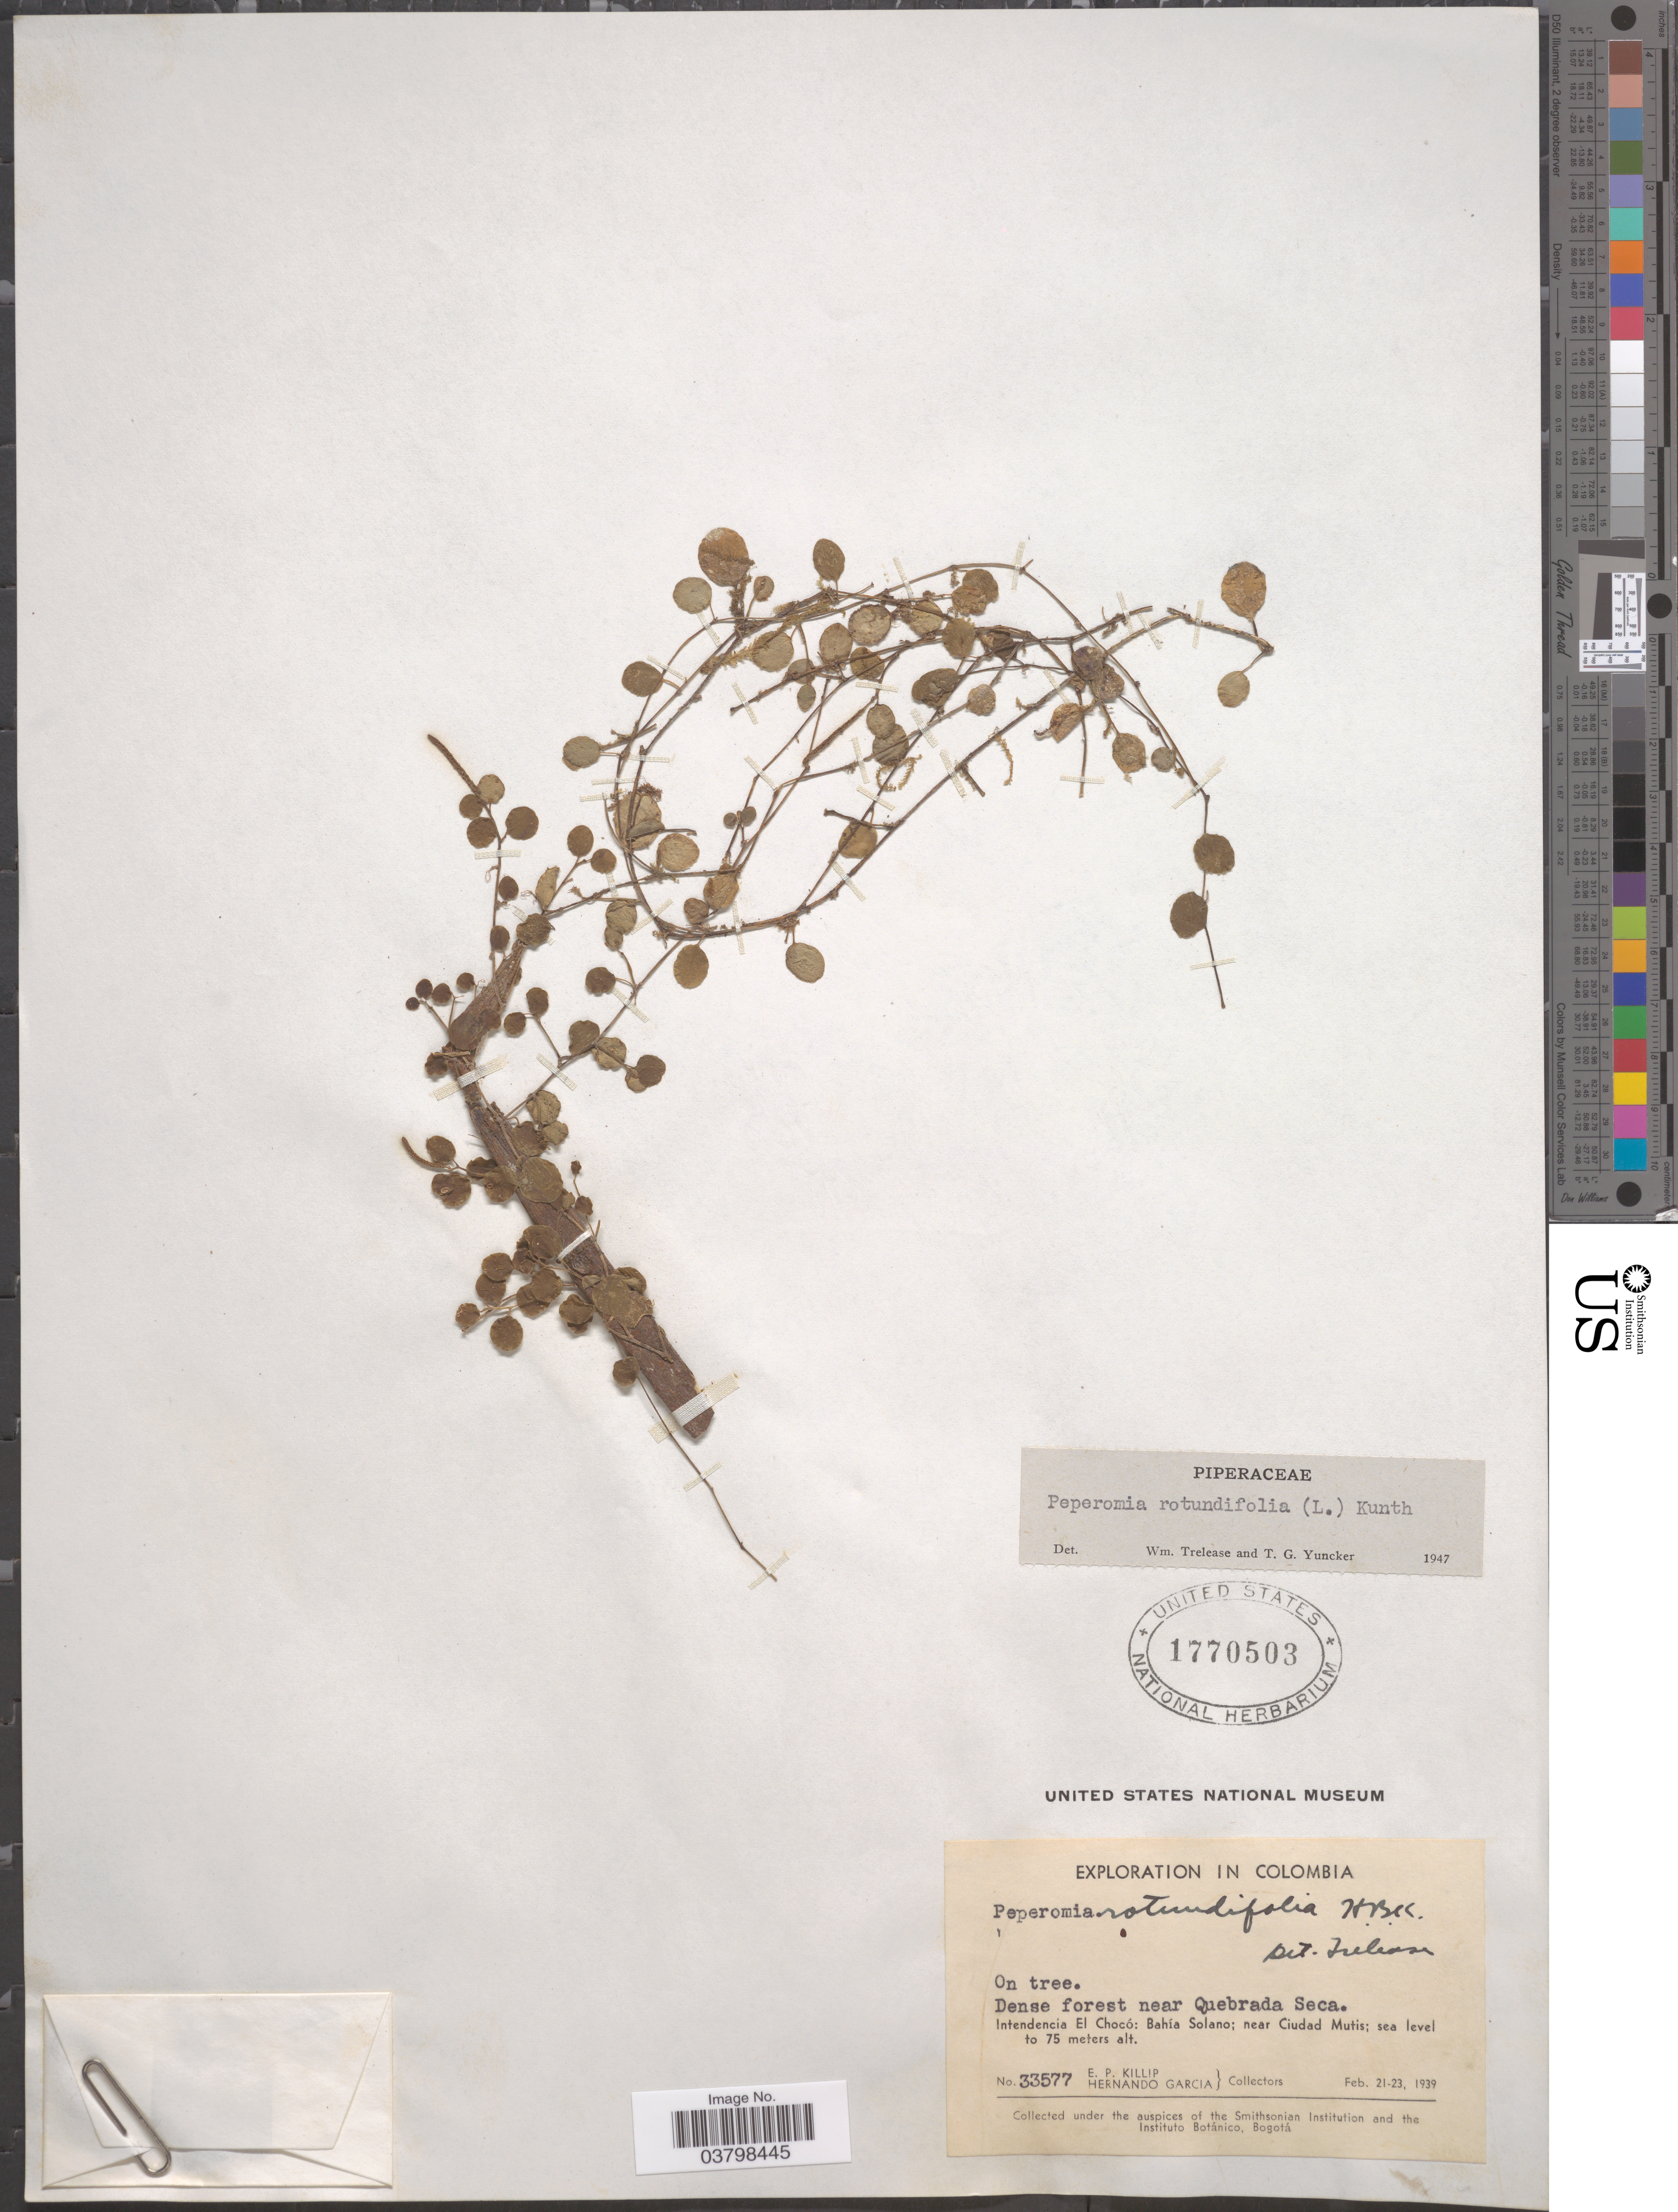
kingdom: Plantae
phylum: Tracheophyta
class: Magnoliopsida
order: Piperales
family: Piperaceae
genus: Peperomia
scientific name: Peperomia rotundifolia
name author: (L.) Kunth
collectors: E. P. Killip & H. Garcia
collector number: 33577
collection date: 1939-02-21/1939-02-23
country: Colombia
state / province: Chocó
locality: Dense forest near Quebrada Seca. Intendencia El Chocó: Bahía Solano; near Ciudad Mutis.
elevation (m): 0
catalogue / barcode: US 1770503